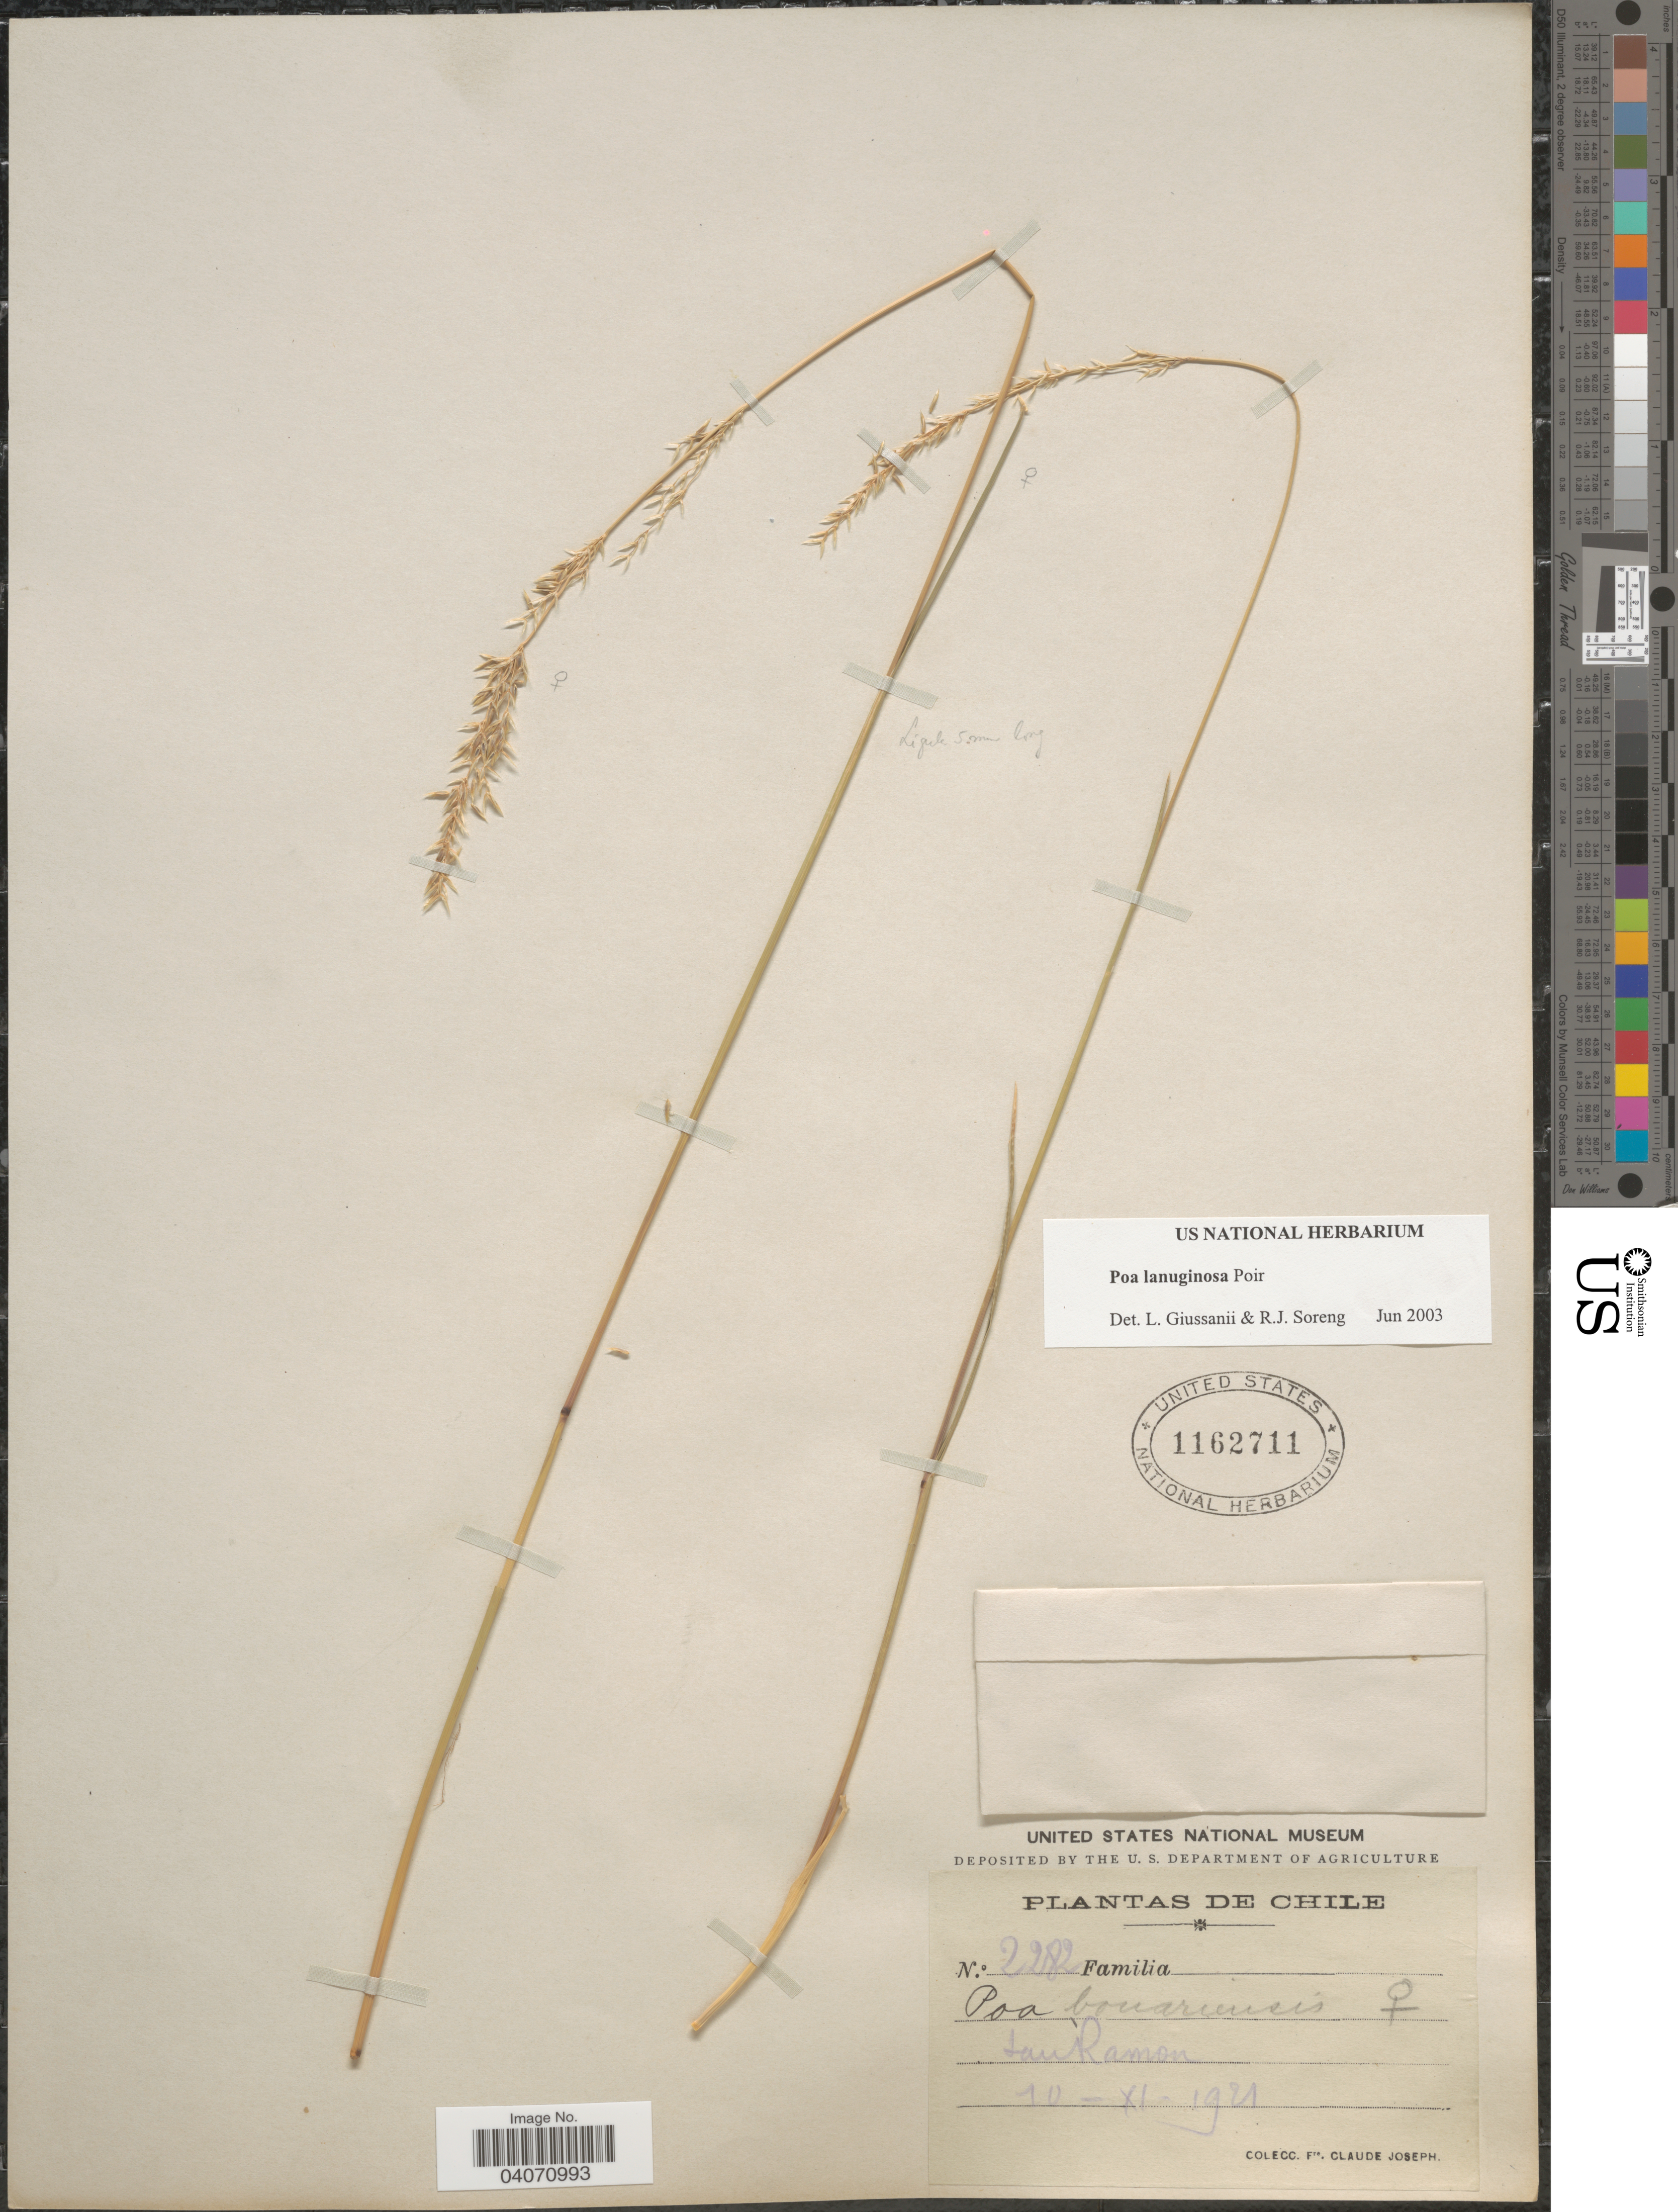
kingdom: Plantae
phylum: Tracheophyta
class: Liliopsida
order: Poales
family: Poaceae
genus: Poa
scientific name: Poa lanuginosa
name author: Poir.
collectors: Bro. Claude-Joseph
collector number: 2282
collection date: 1921-11-10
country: Chile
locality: San Ramon.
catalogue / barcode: US 1162711